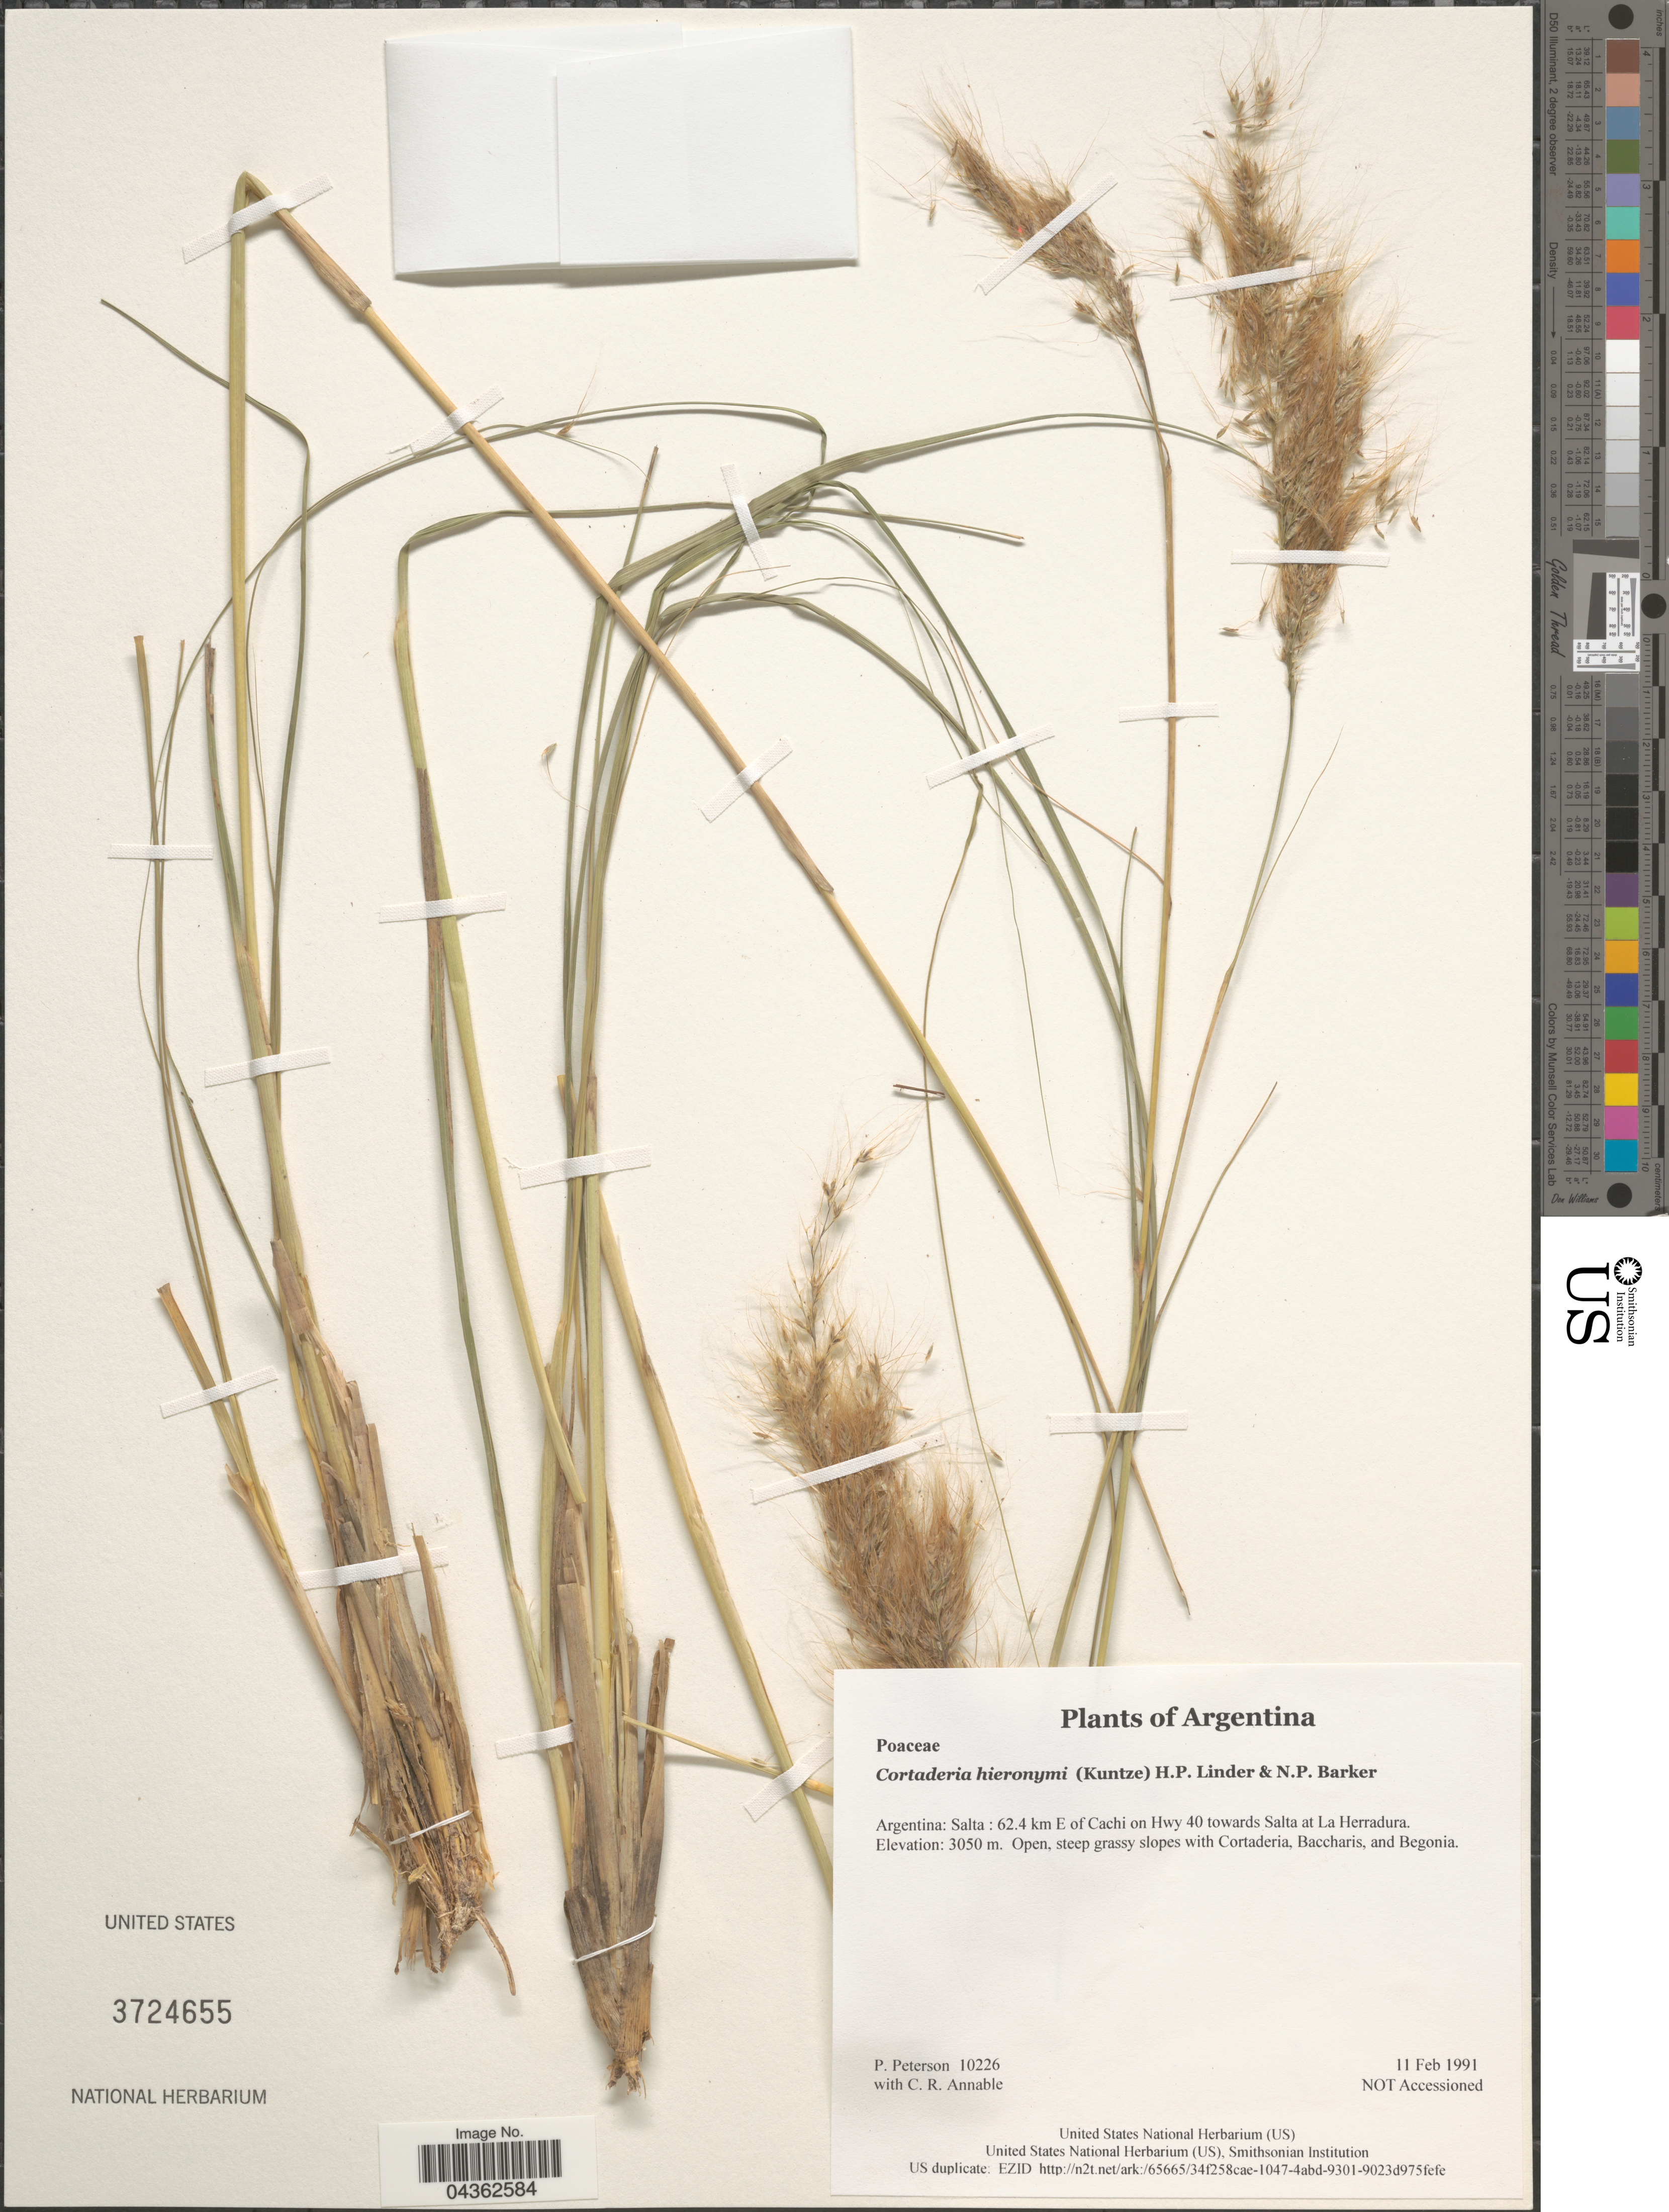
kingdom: Plantae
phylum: Tracheophyta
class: Liliopsida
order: Poales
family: Poaceae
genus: Cortaderia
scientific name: Cortaderia hieronymi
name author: (Kuntze) H.P. Linder & N.P. Barker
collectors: P. Peterson & C. R. Annable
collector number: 10226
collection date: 1991-02-11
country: Argentina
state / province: Salta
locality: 62.4 km E of Cachi on Hwy 40 towards Salta at La Herradura.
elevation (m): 3050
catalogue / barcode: US 3724655